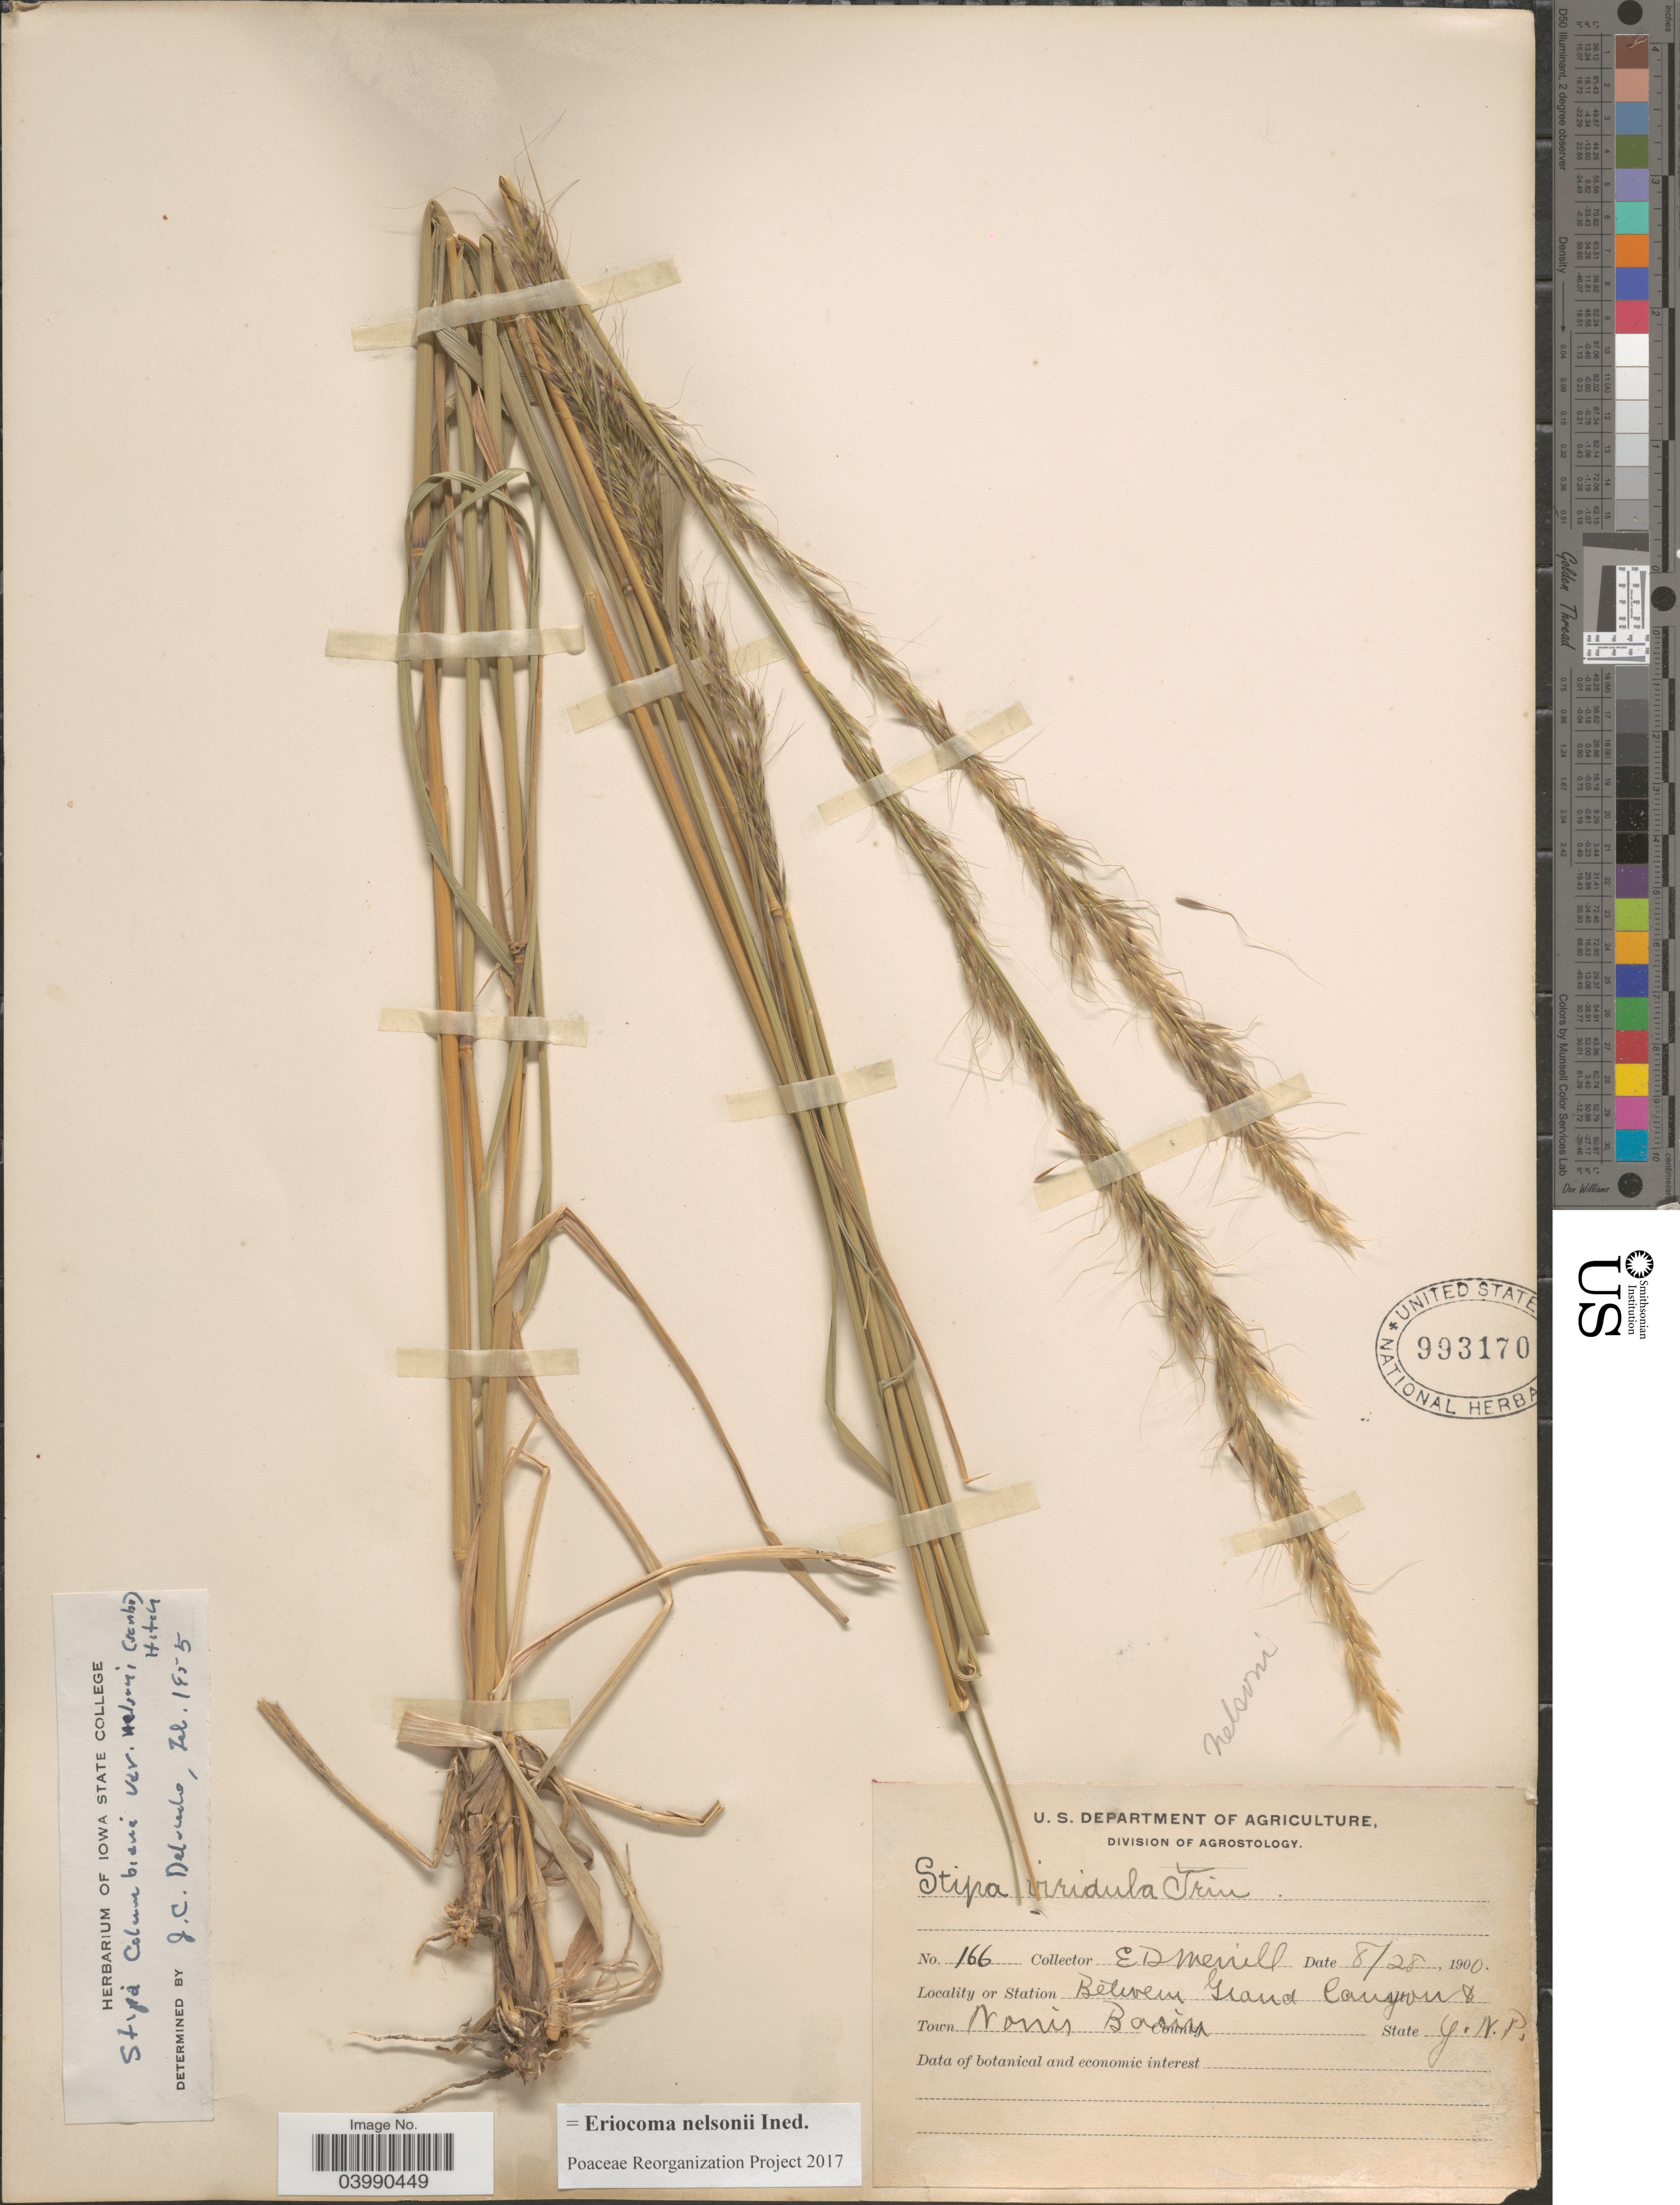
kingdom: Plantae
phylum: Tracheophyta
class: Liliopsida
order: Poales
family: Poaceae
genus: Eriocoma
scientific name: Eriocoma nelsonii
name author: (Scribn.) Romasch.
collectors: E. D. Merrill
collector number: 166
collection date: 1900-08-28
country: United States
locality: Between Grand Canyon & Y.N.P. Norris Basin.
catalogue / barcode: US 993170